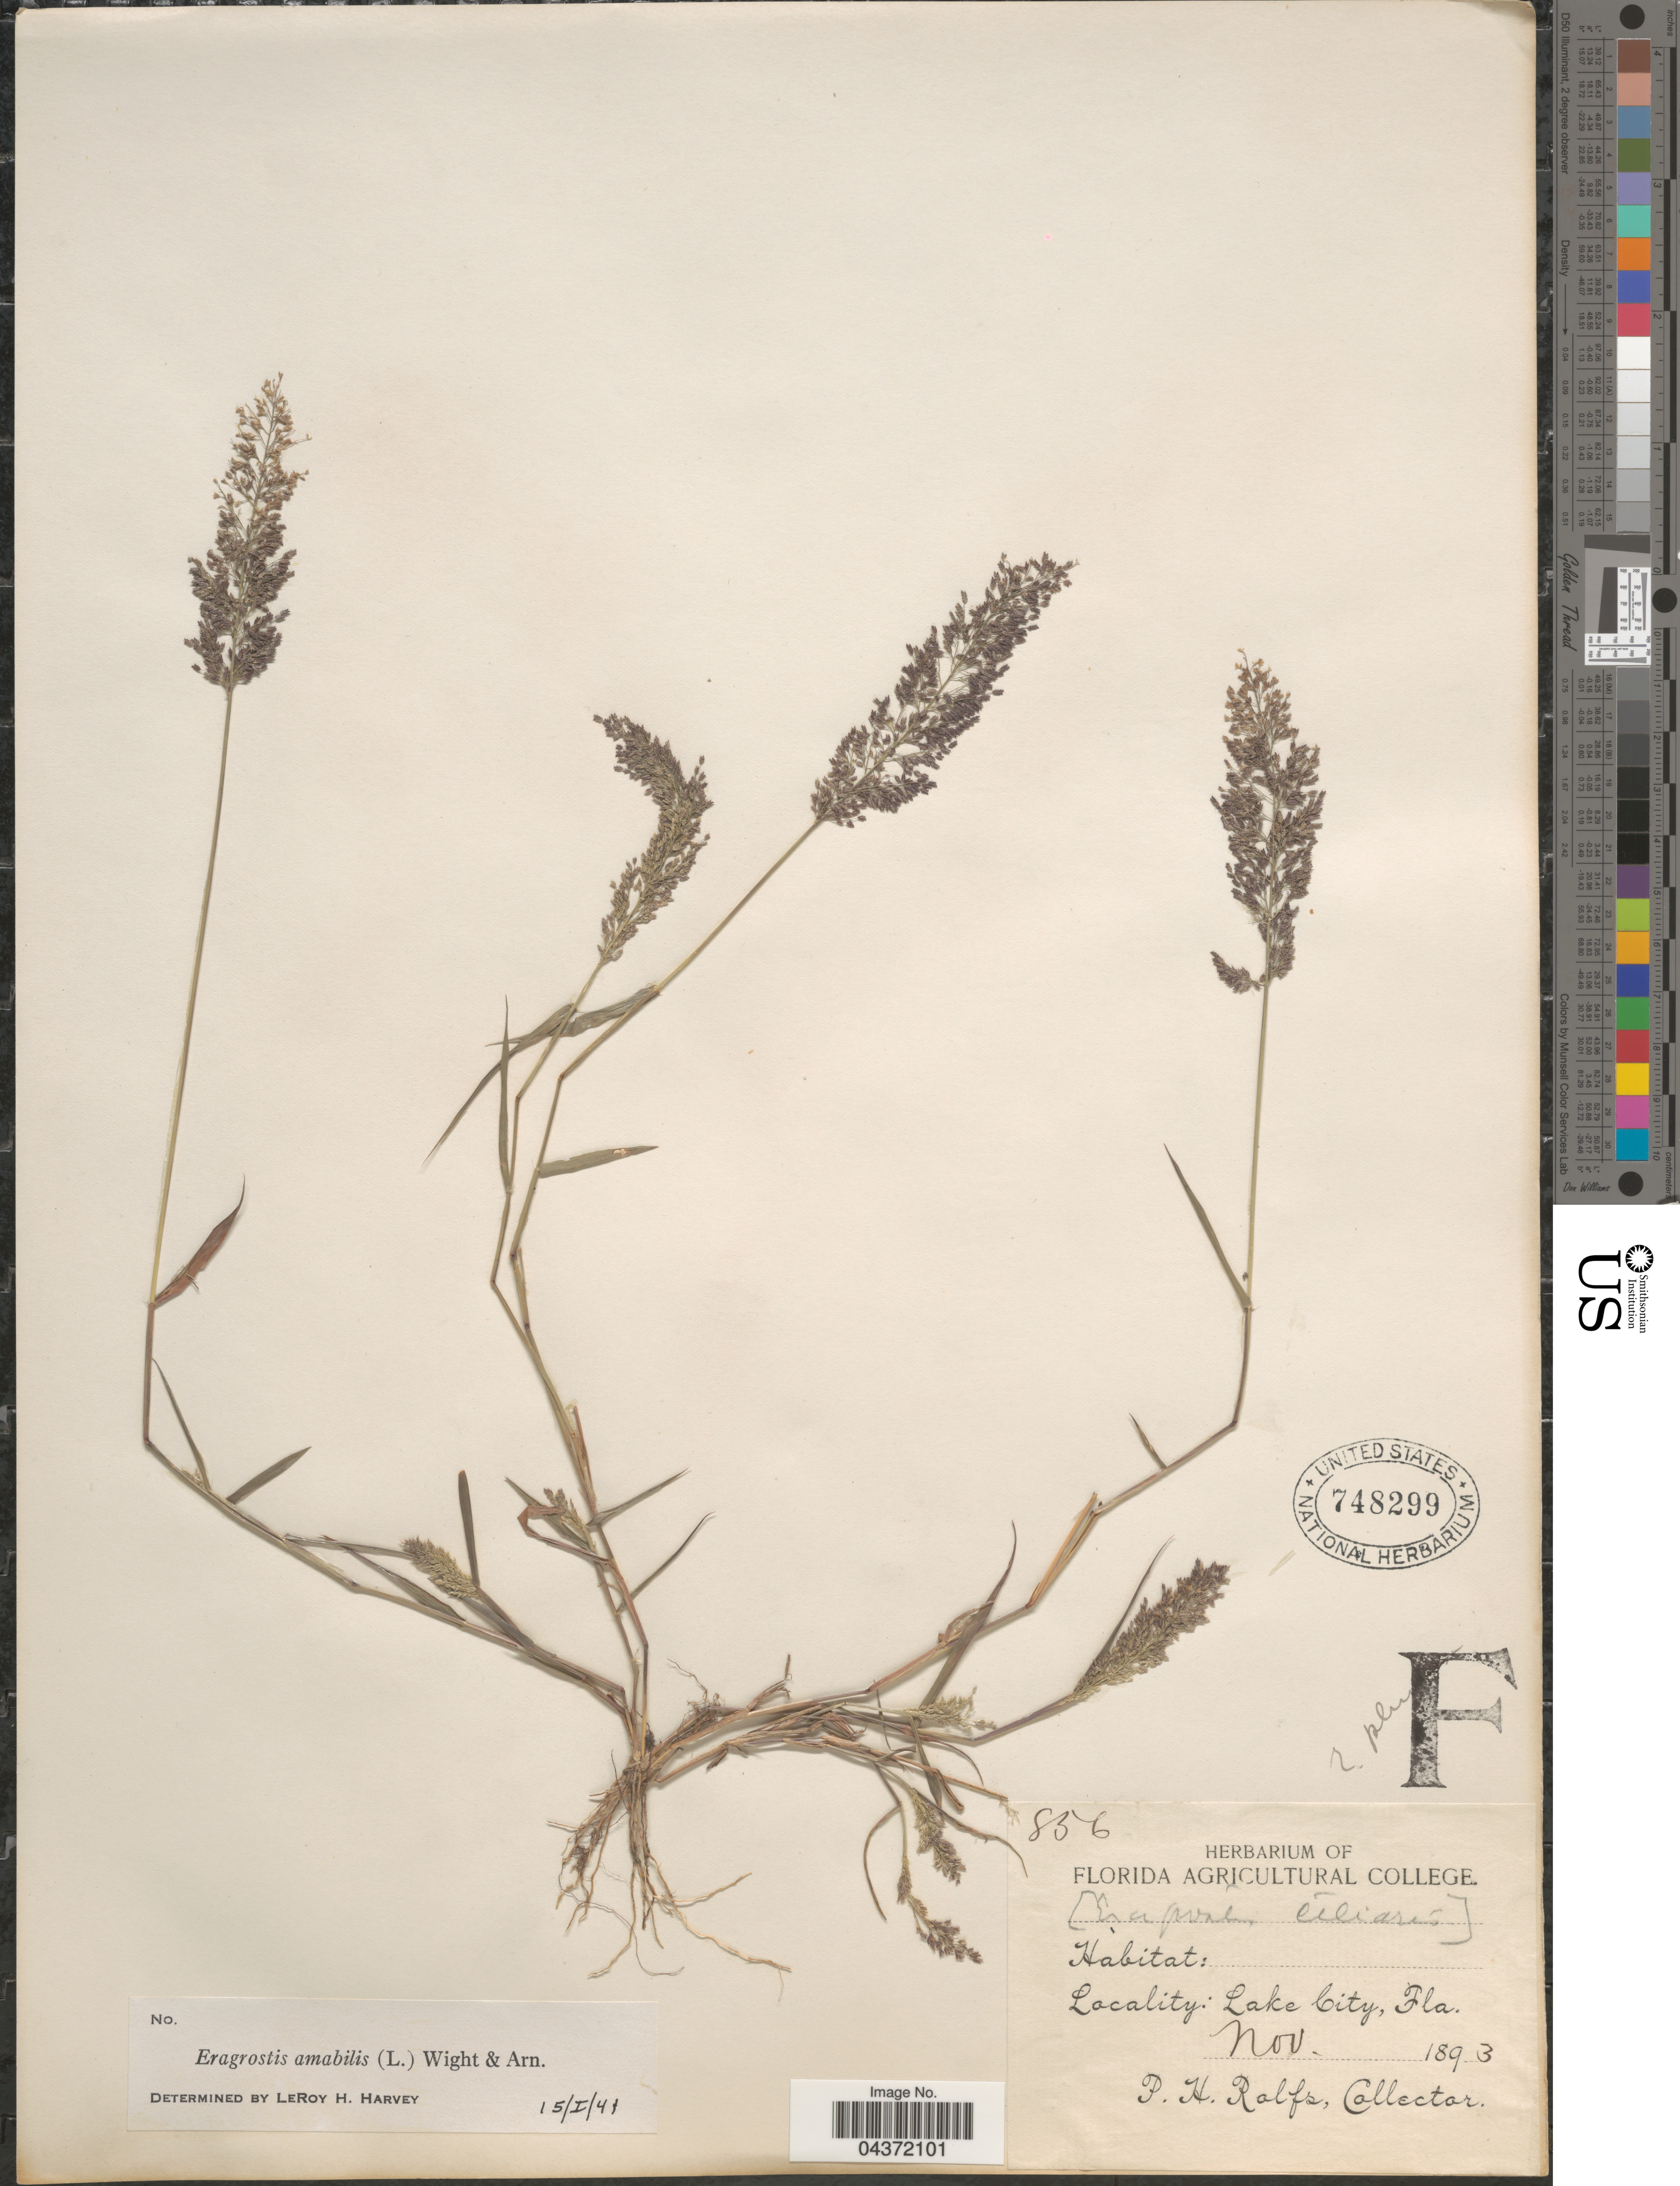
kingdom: Plantae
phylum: Tracheophyta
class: Liliopsida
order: Poales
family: Poaceae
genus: Eragrostis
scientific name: Eragrostis tenella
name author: (L.) P. Beauv. ex Roem. & Schult.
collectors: P. H. Rolfs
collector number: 856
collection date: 1893-11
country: United States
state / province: Florida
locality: Lake City.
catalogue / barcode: US 748299